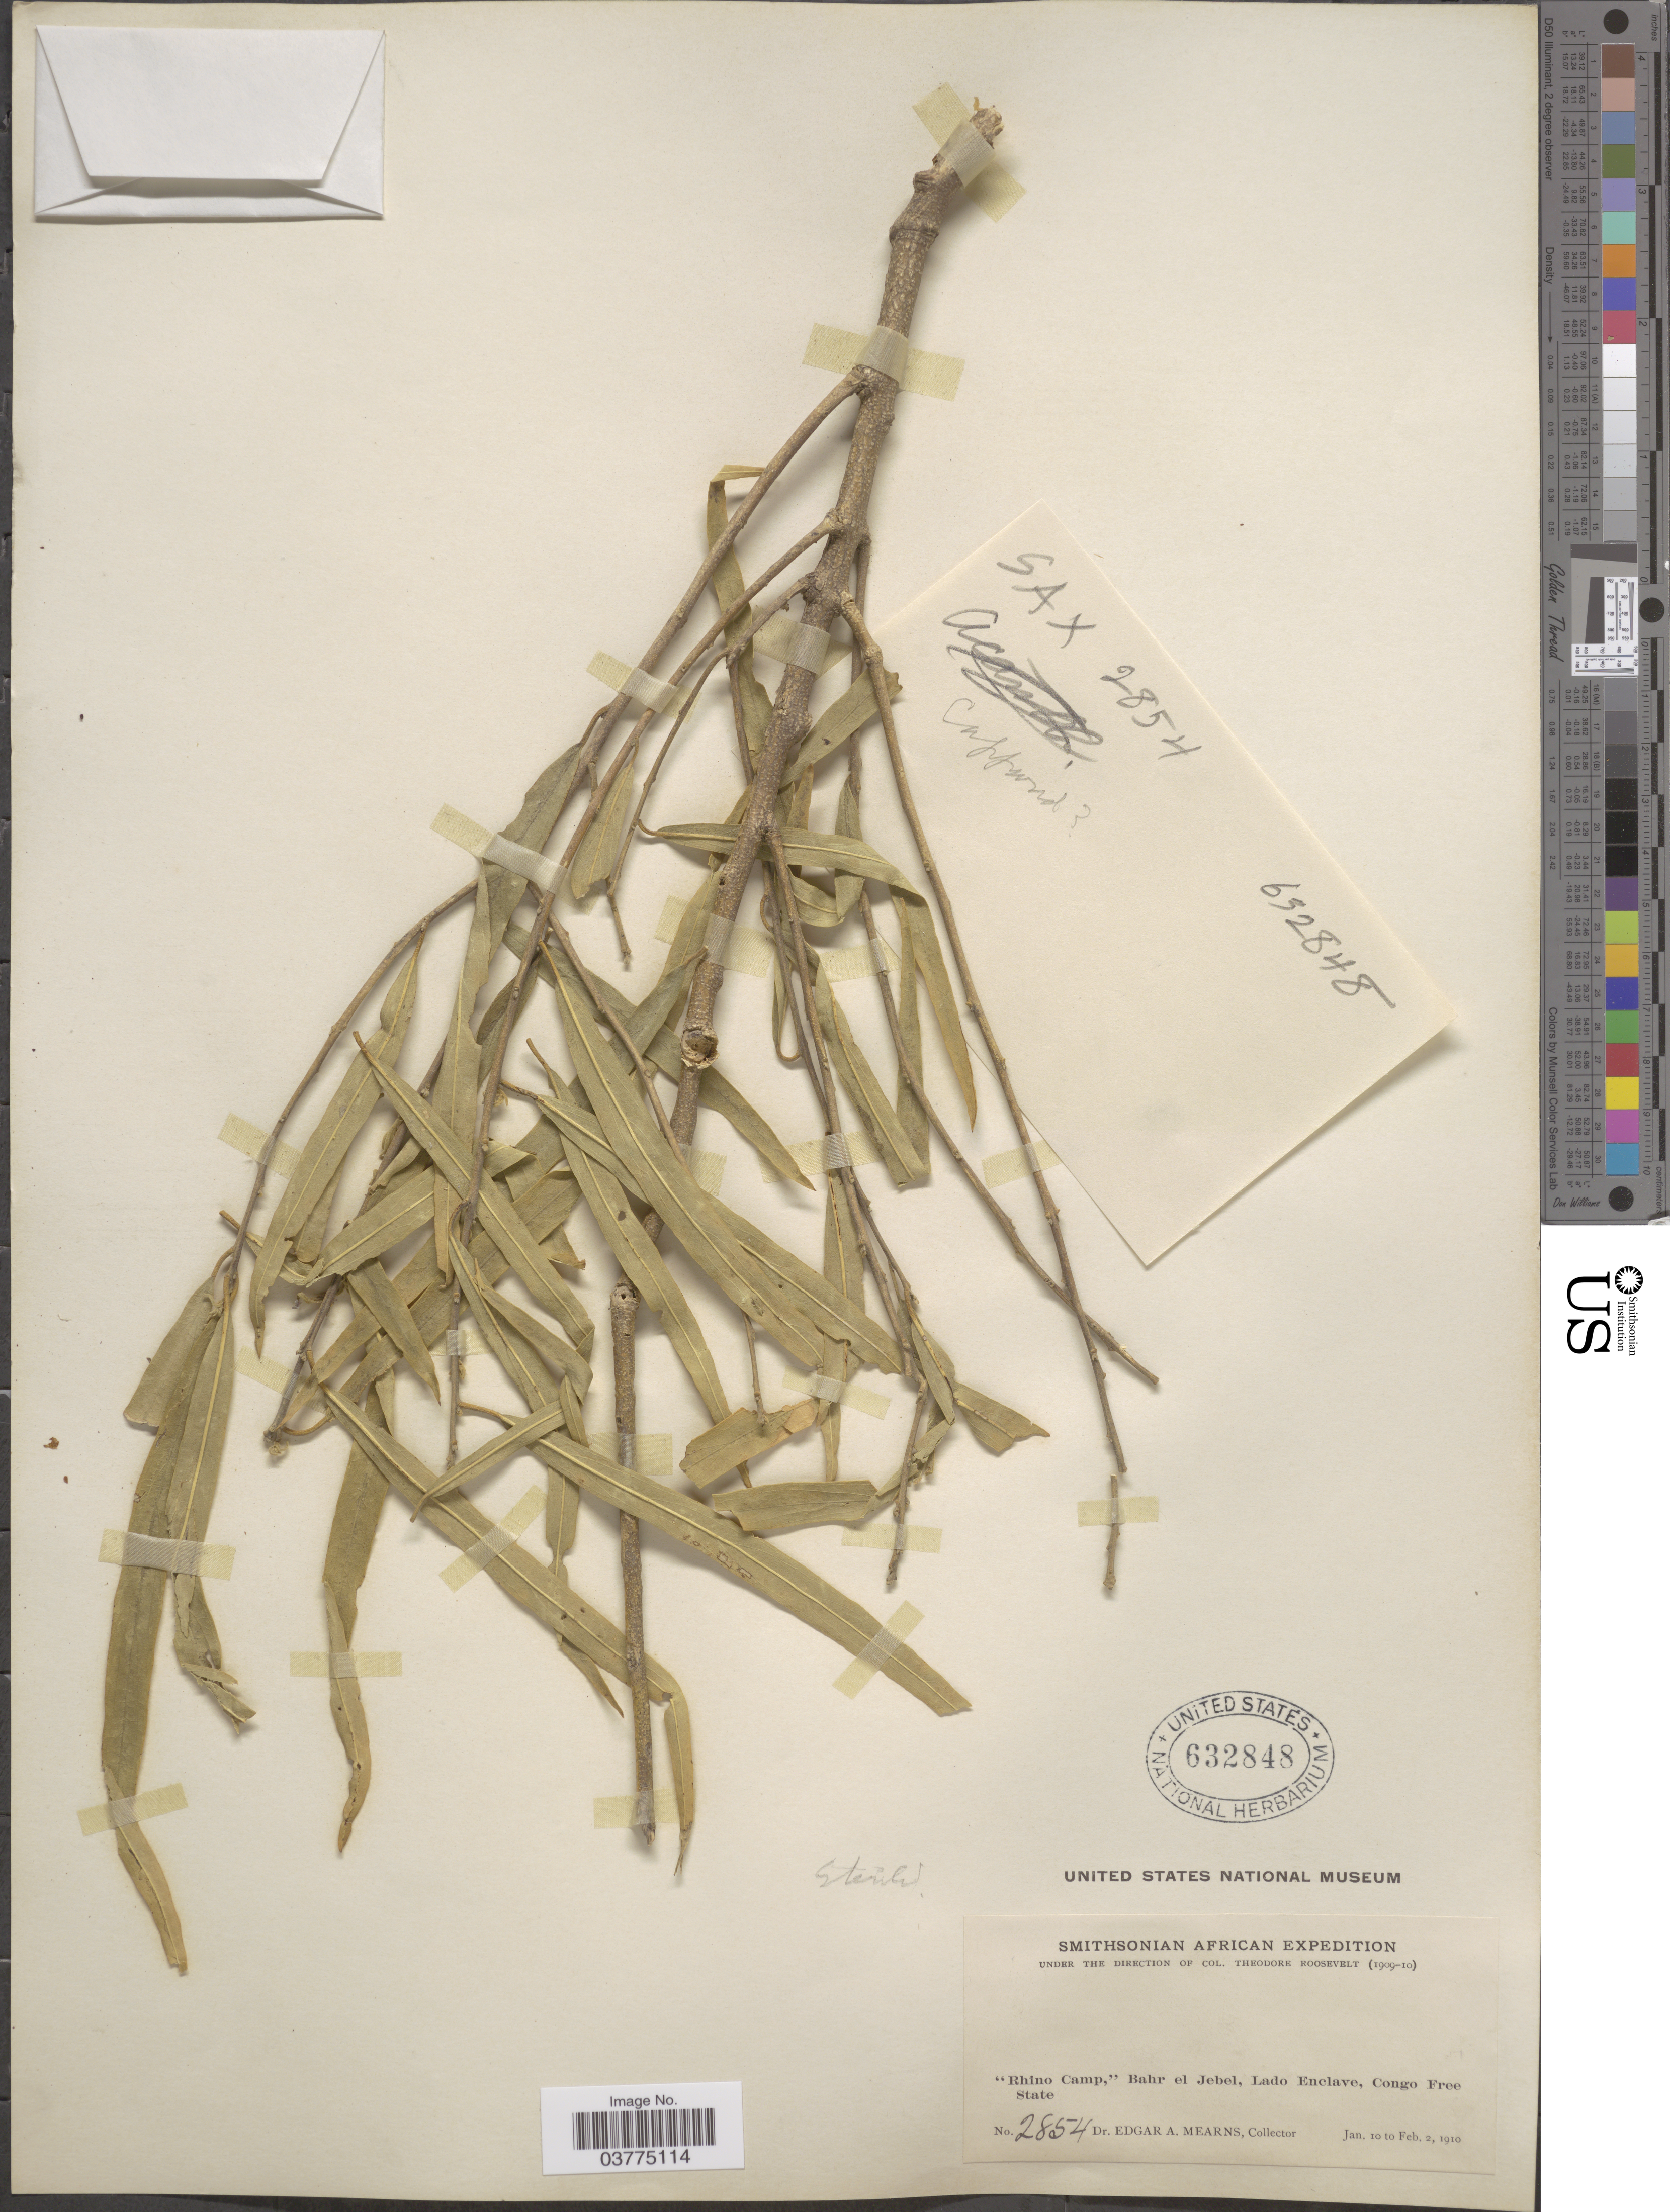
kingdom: Plantae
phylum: Tracheophyta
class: Magnoliopsida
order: Brassicales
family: Capparaceae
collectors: E. A. Mearns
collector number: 2854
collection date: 1910-01-10/1910-02-02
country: South Sudan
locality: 'Rhino Camp,' Bahr el Jebel, Lado Enclave, Congo Free State.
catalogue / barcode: US 632848